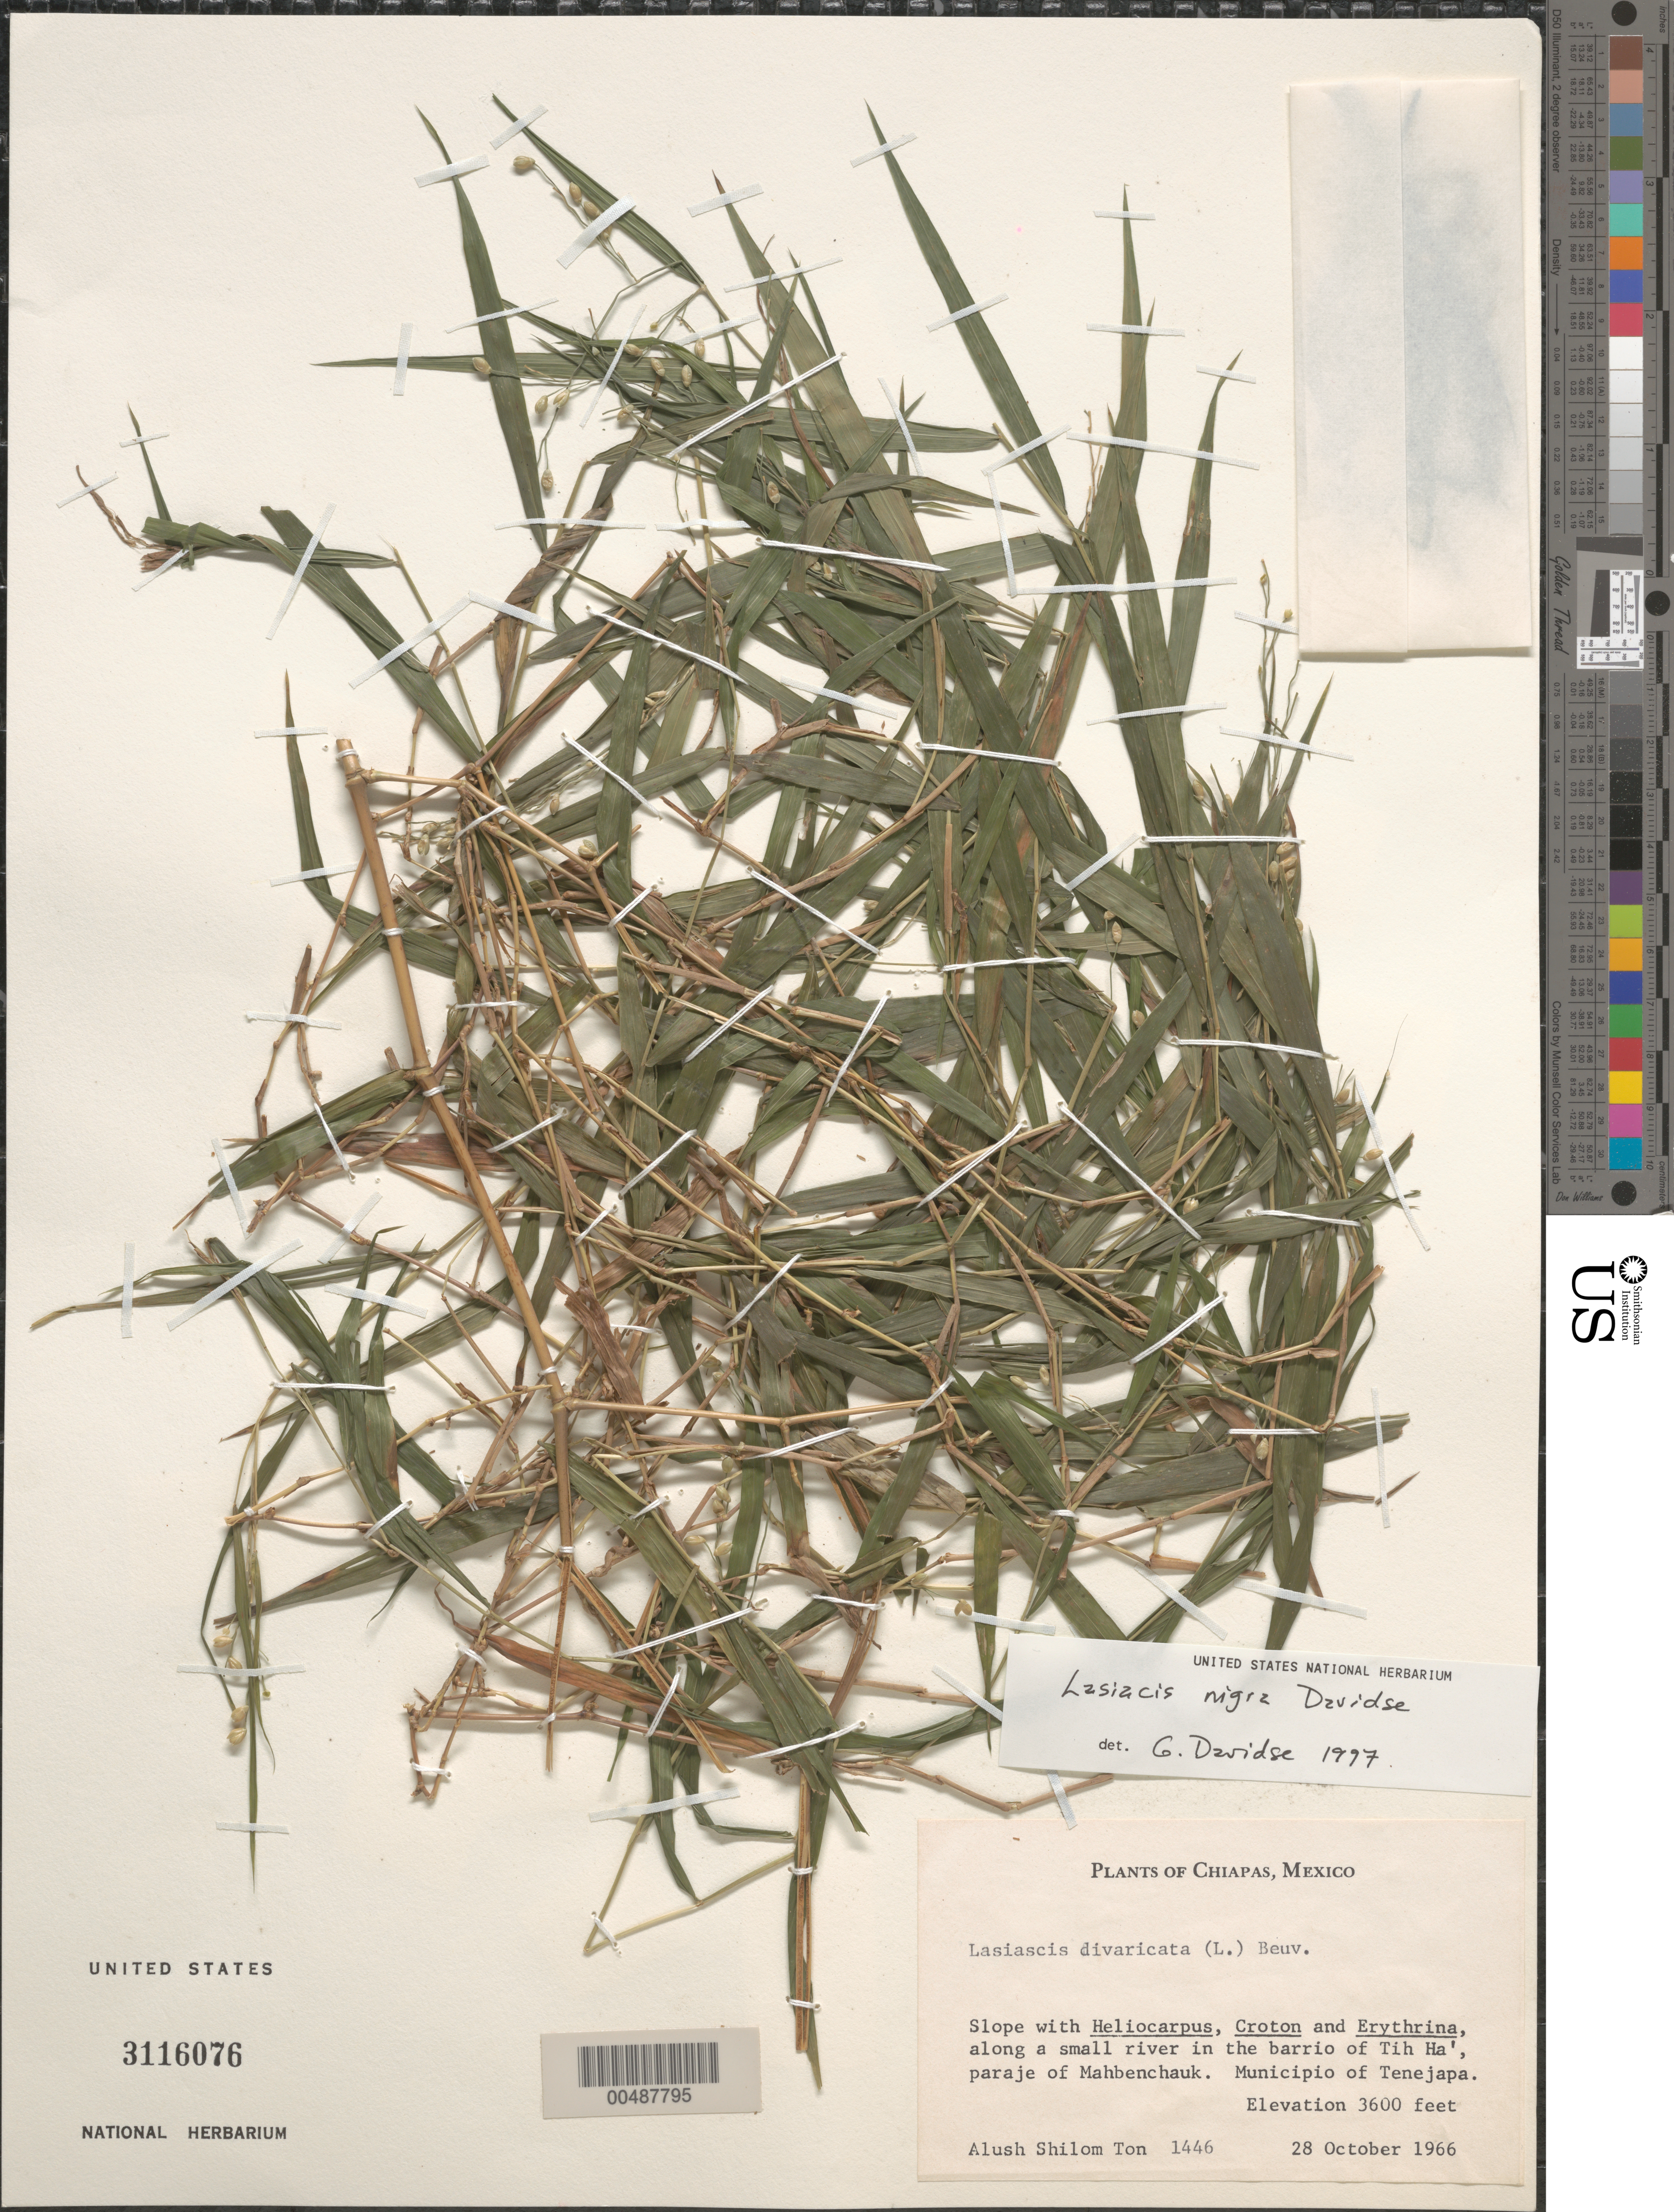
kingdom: Plantae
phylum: Tracheophyta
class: Liliopsida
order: Poales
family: Poaceae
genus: Lasiacis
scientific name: Lasiacis maxonii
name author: Swallen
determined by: Davidse, Gerrit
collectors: A. S. Ton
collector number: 1446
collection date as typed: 28 Oct 1966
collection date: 1966-10-28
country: Mexico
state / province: Chiapas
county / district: Tenejapa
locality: In the barrio of Tih Ha', paraje of Mahbenchauk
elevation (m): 1097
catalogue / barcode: US 3116076